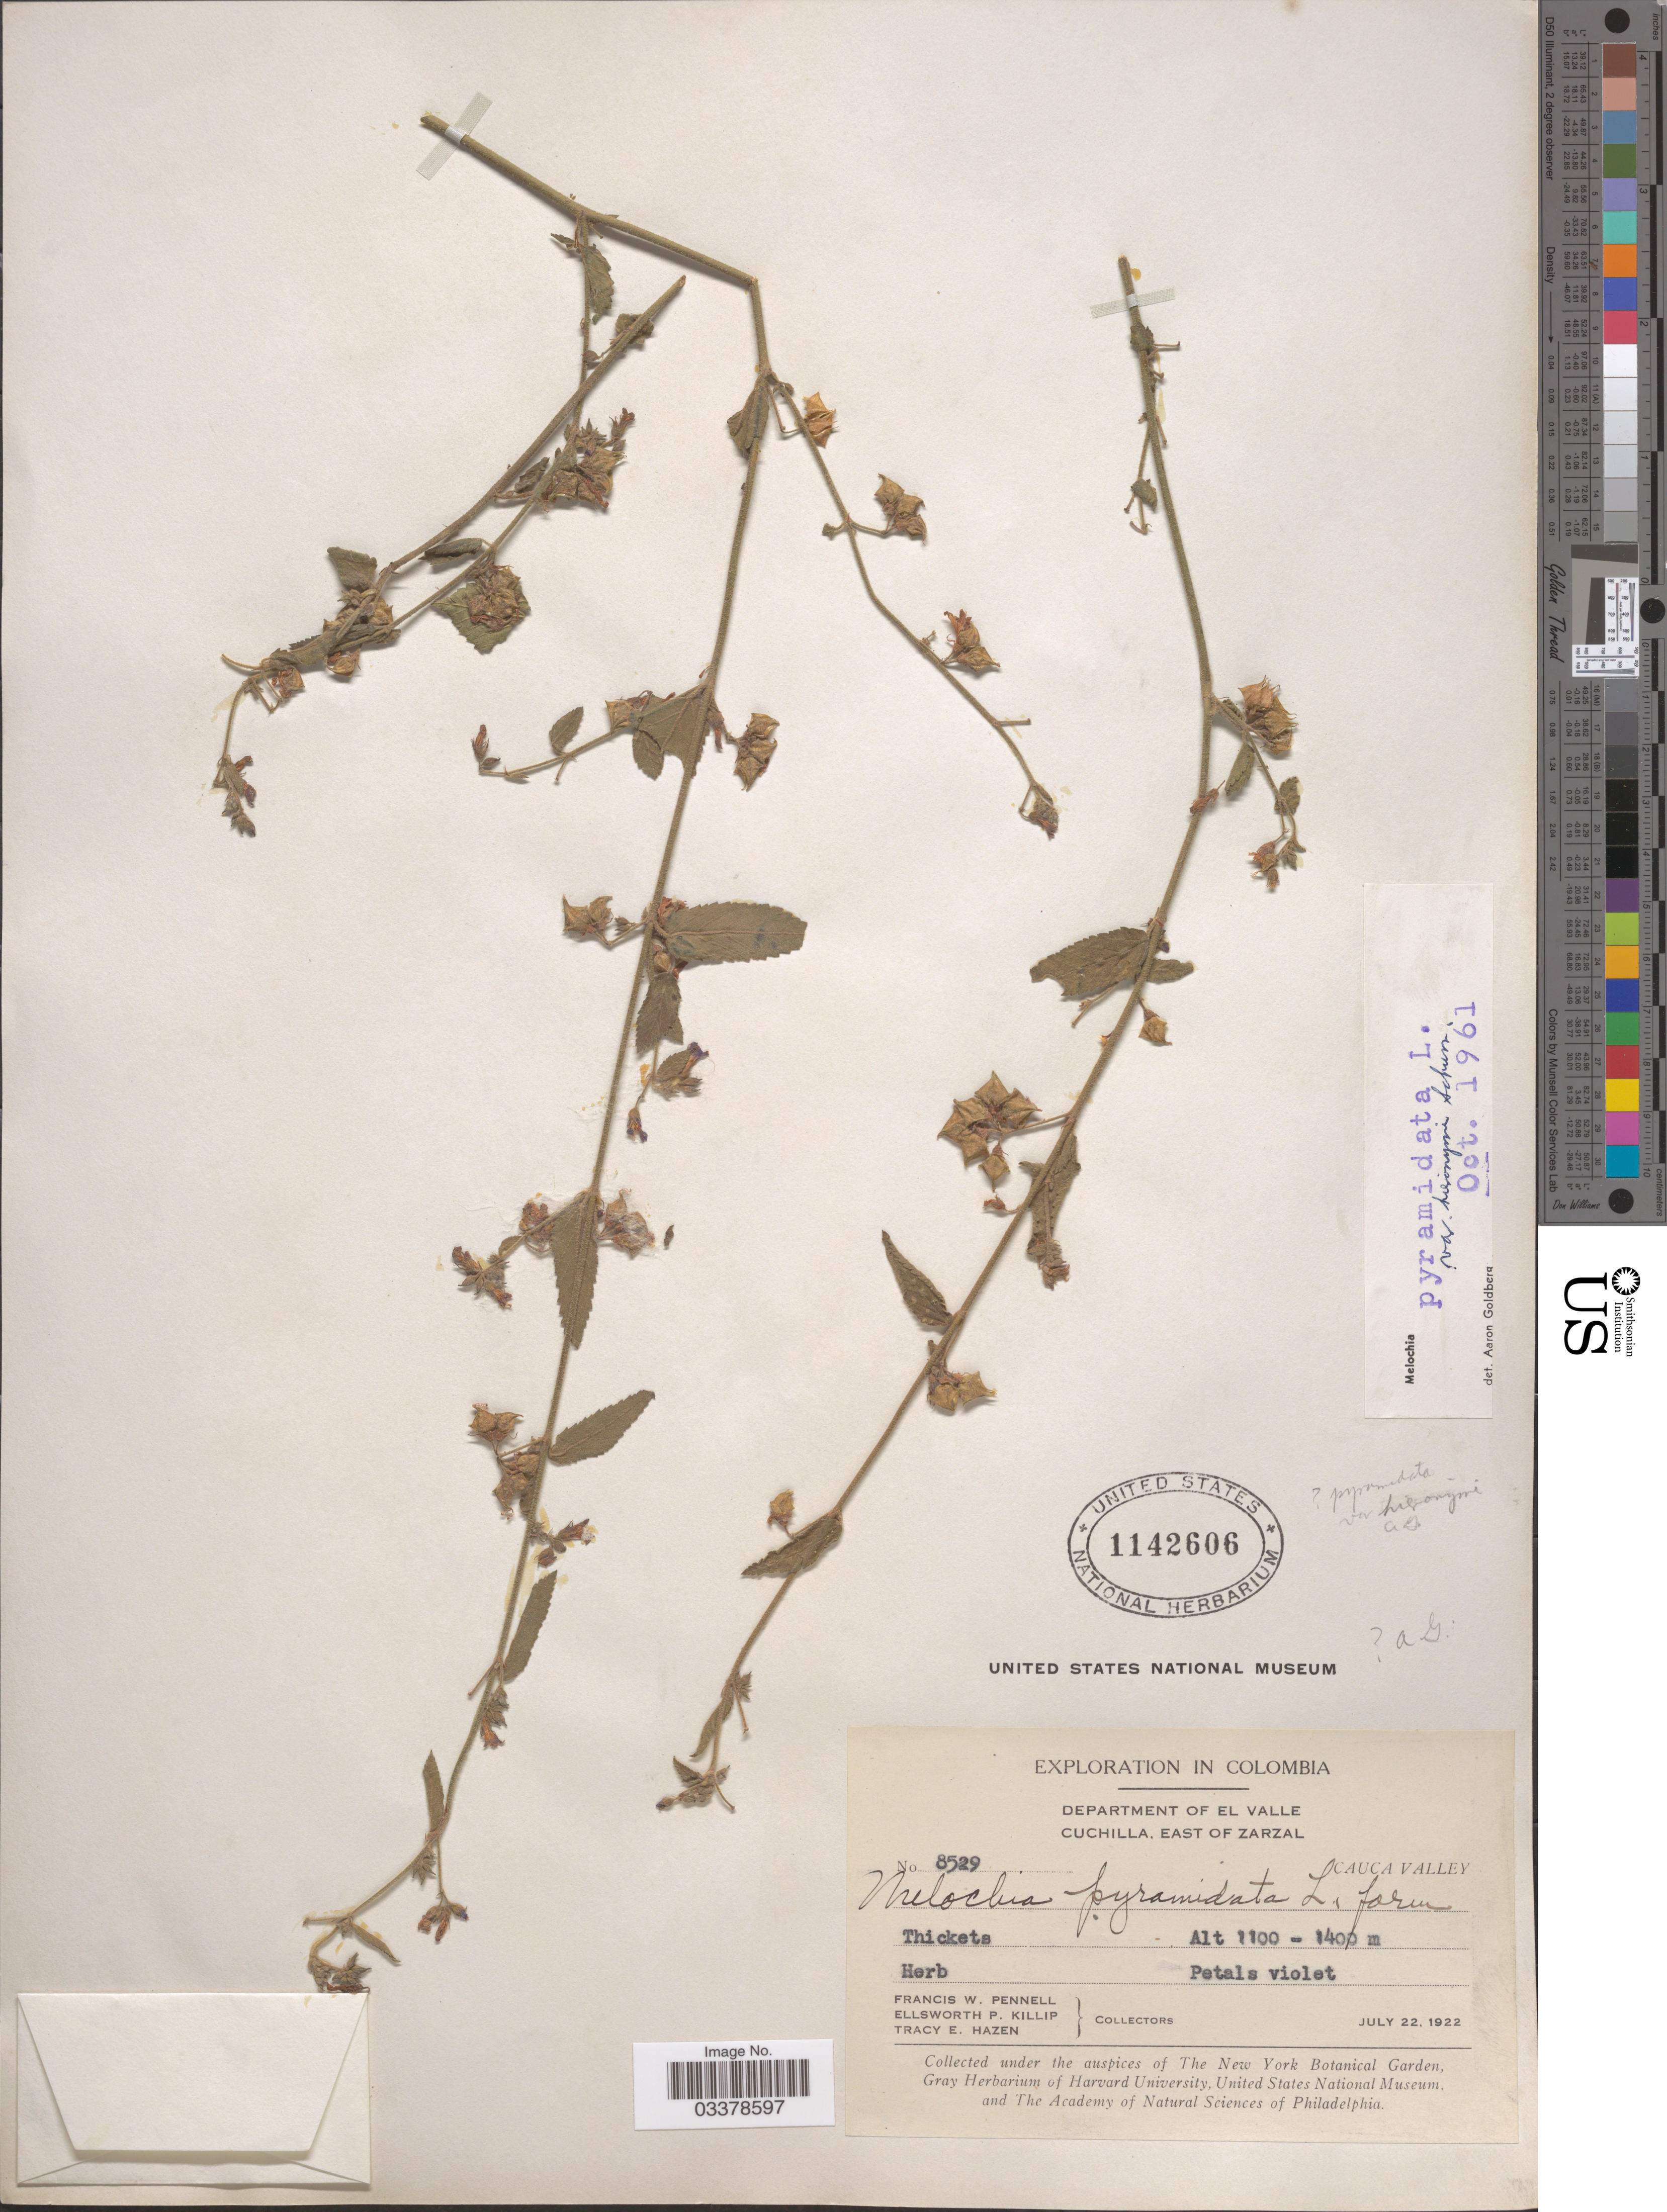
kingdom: Plantae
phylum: Tracheophyta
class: Magnoliopsida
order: Malvales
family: Malvaceae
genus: Melochia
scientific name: Melochia pyramidata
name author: L.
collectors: F. W. Pennell, E. P. Killip & T. E. Hazen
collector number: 8529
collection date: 1922-07-22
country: Colombia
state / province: Valle del Cauca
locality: Department of El Valle. Cuchilla, east of Zarzal. Cauca Valley.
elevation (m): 1100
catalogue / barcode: US 1142606